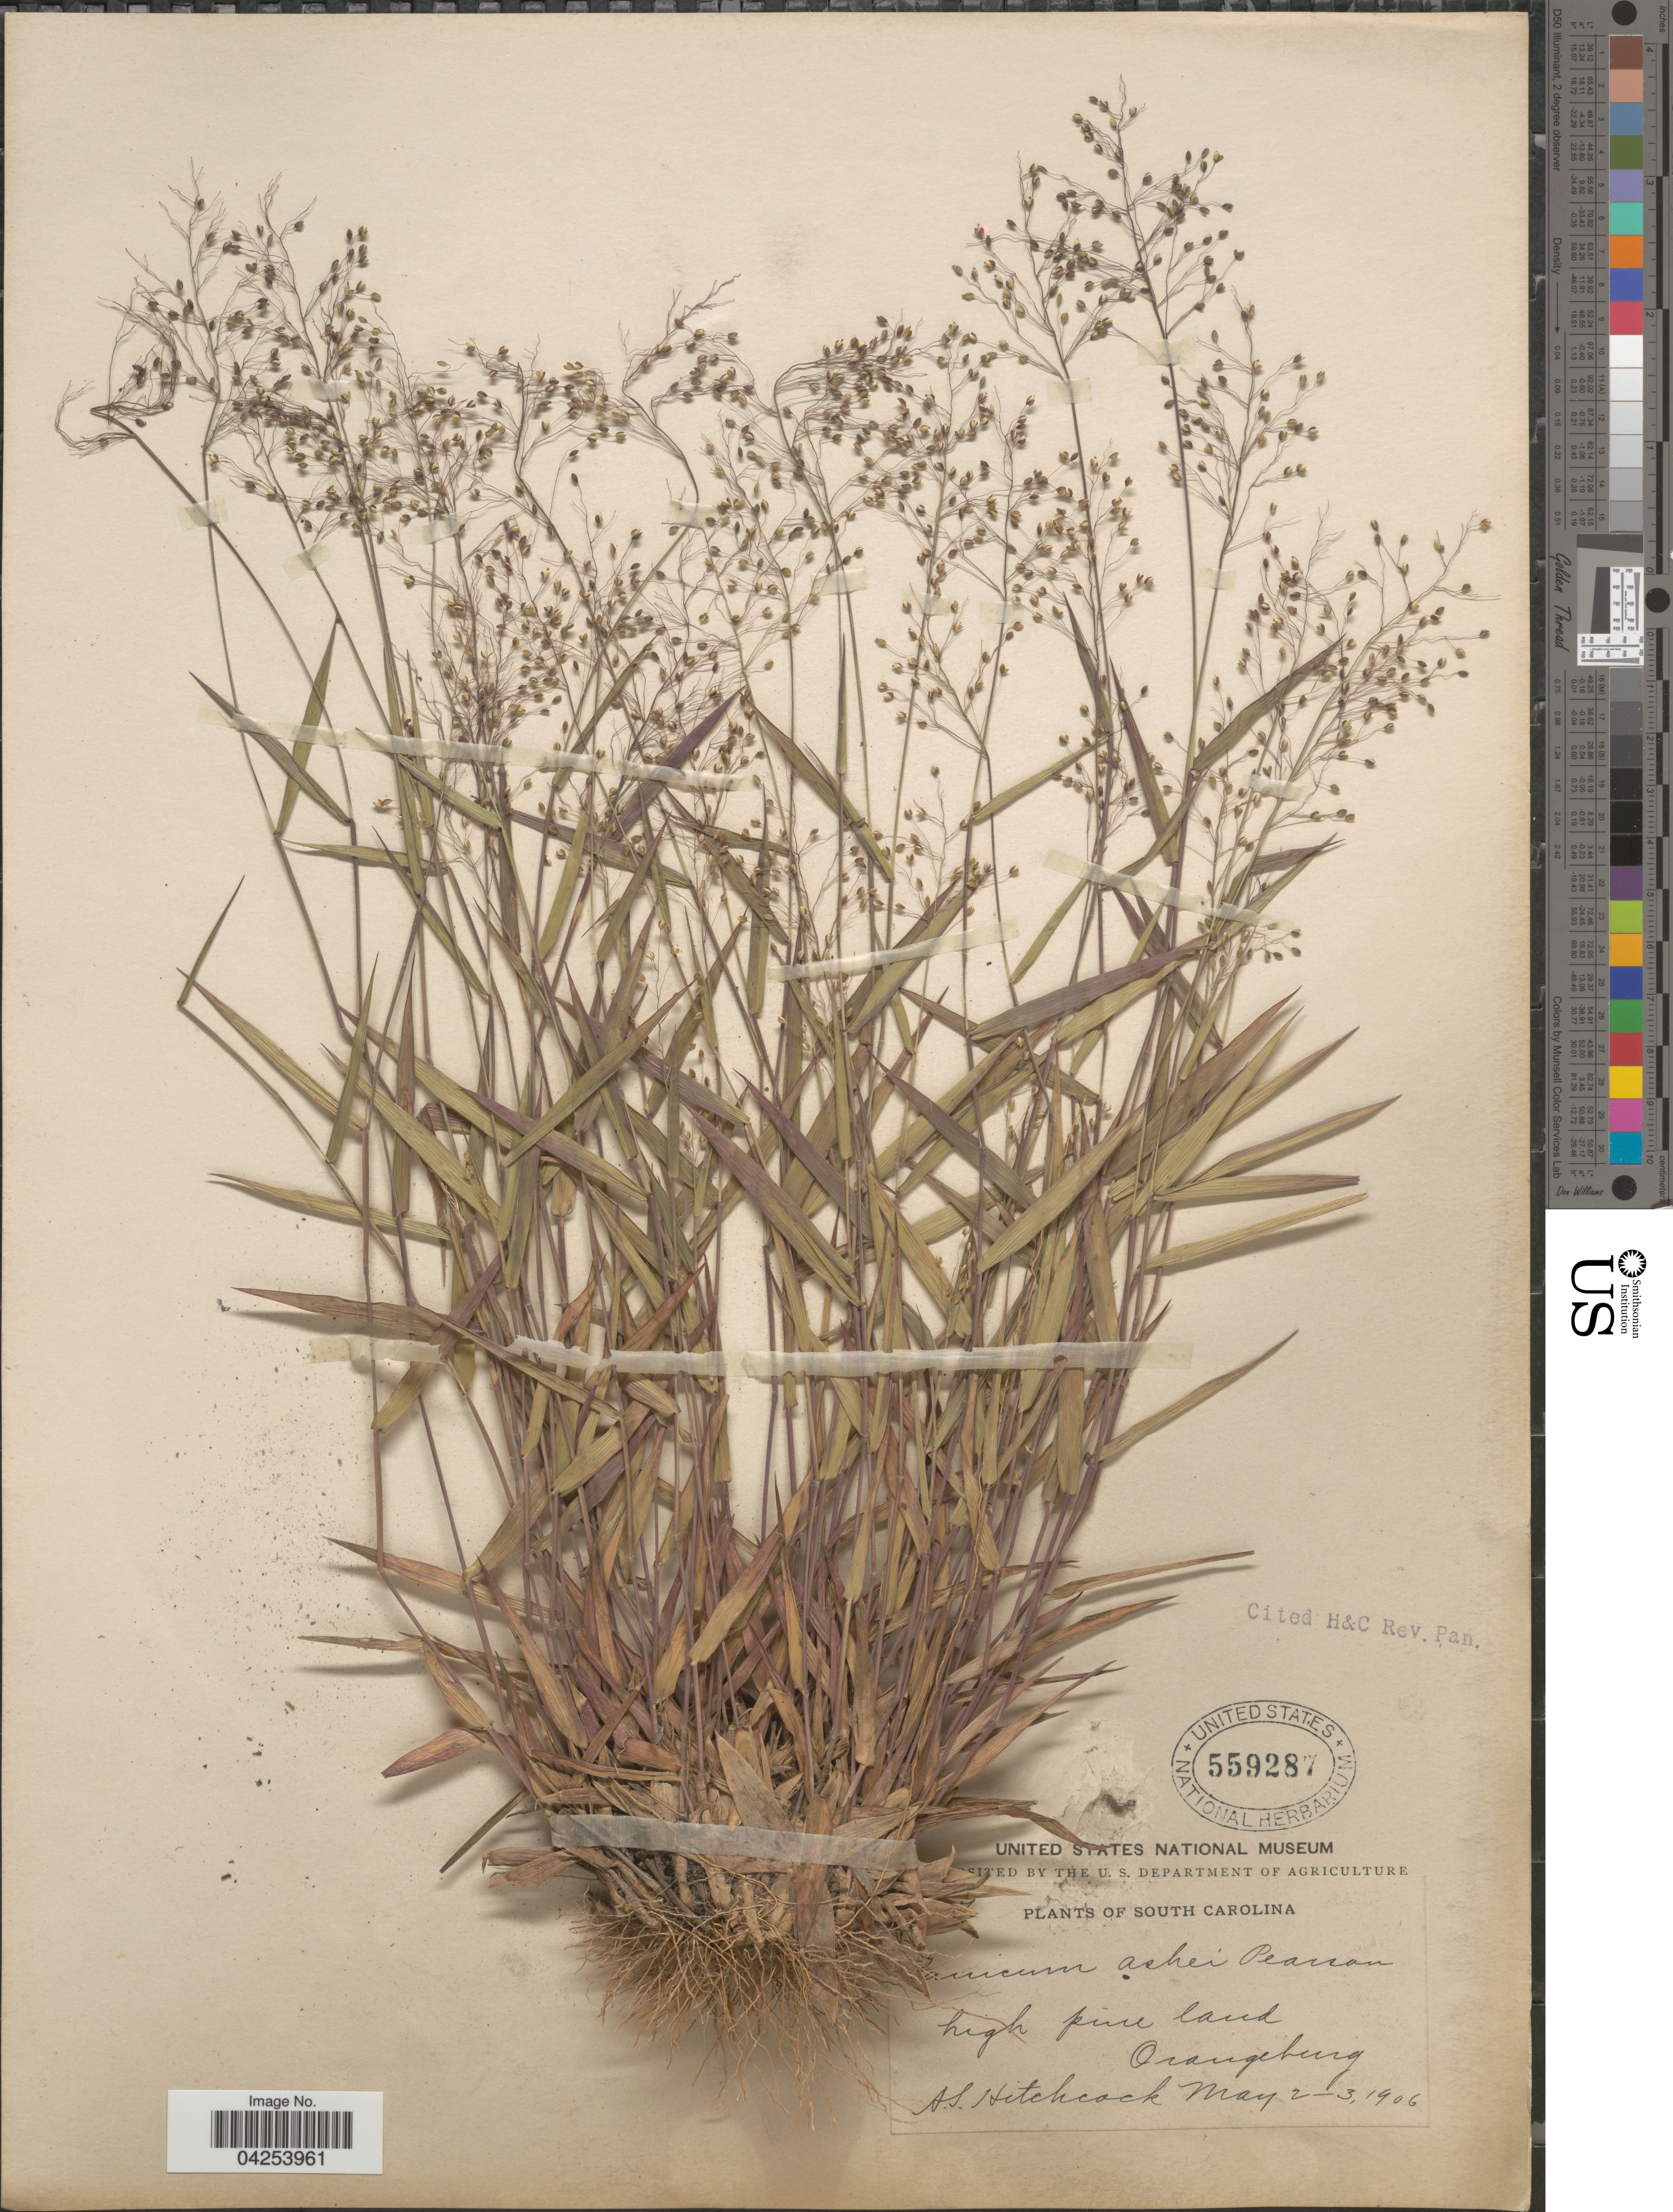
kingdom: Plantae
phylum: Tracheophyta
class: Liliopsida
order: Poales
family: Poaceae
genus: Dichanthelium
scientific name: Dichanthelium commutatum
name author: (Schult.) Gould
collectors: A. S. Hitchcock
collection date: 1906-05-02/1906-05-03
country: United States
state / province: South Carolina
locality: Orangeburg.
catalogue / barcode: US 559287